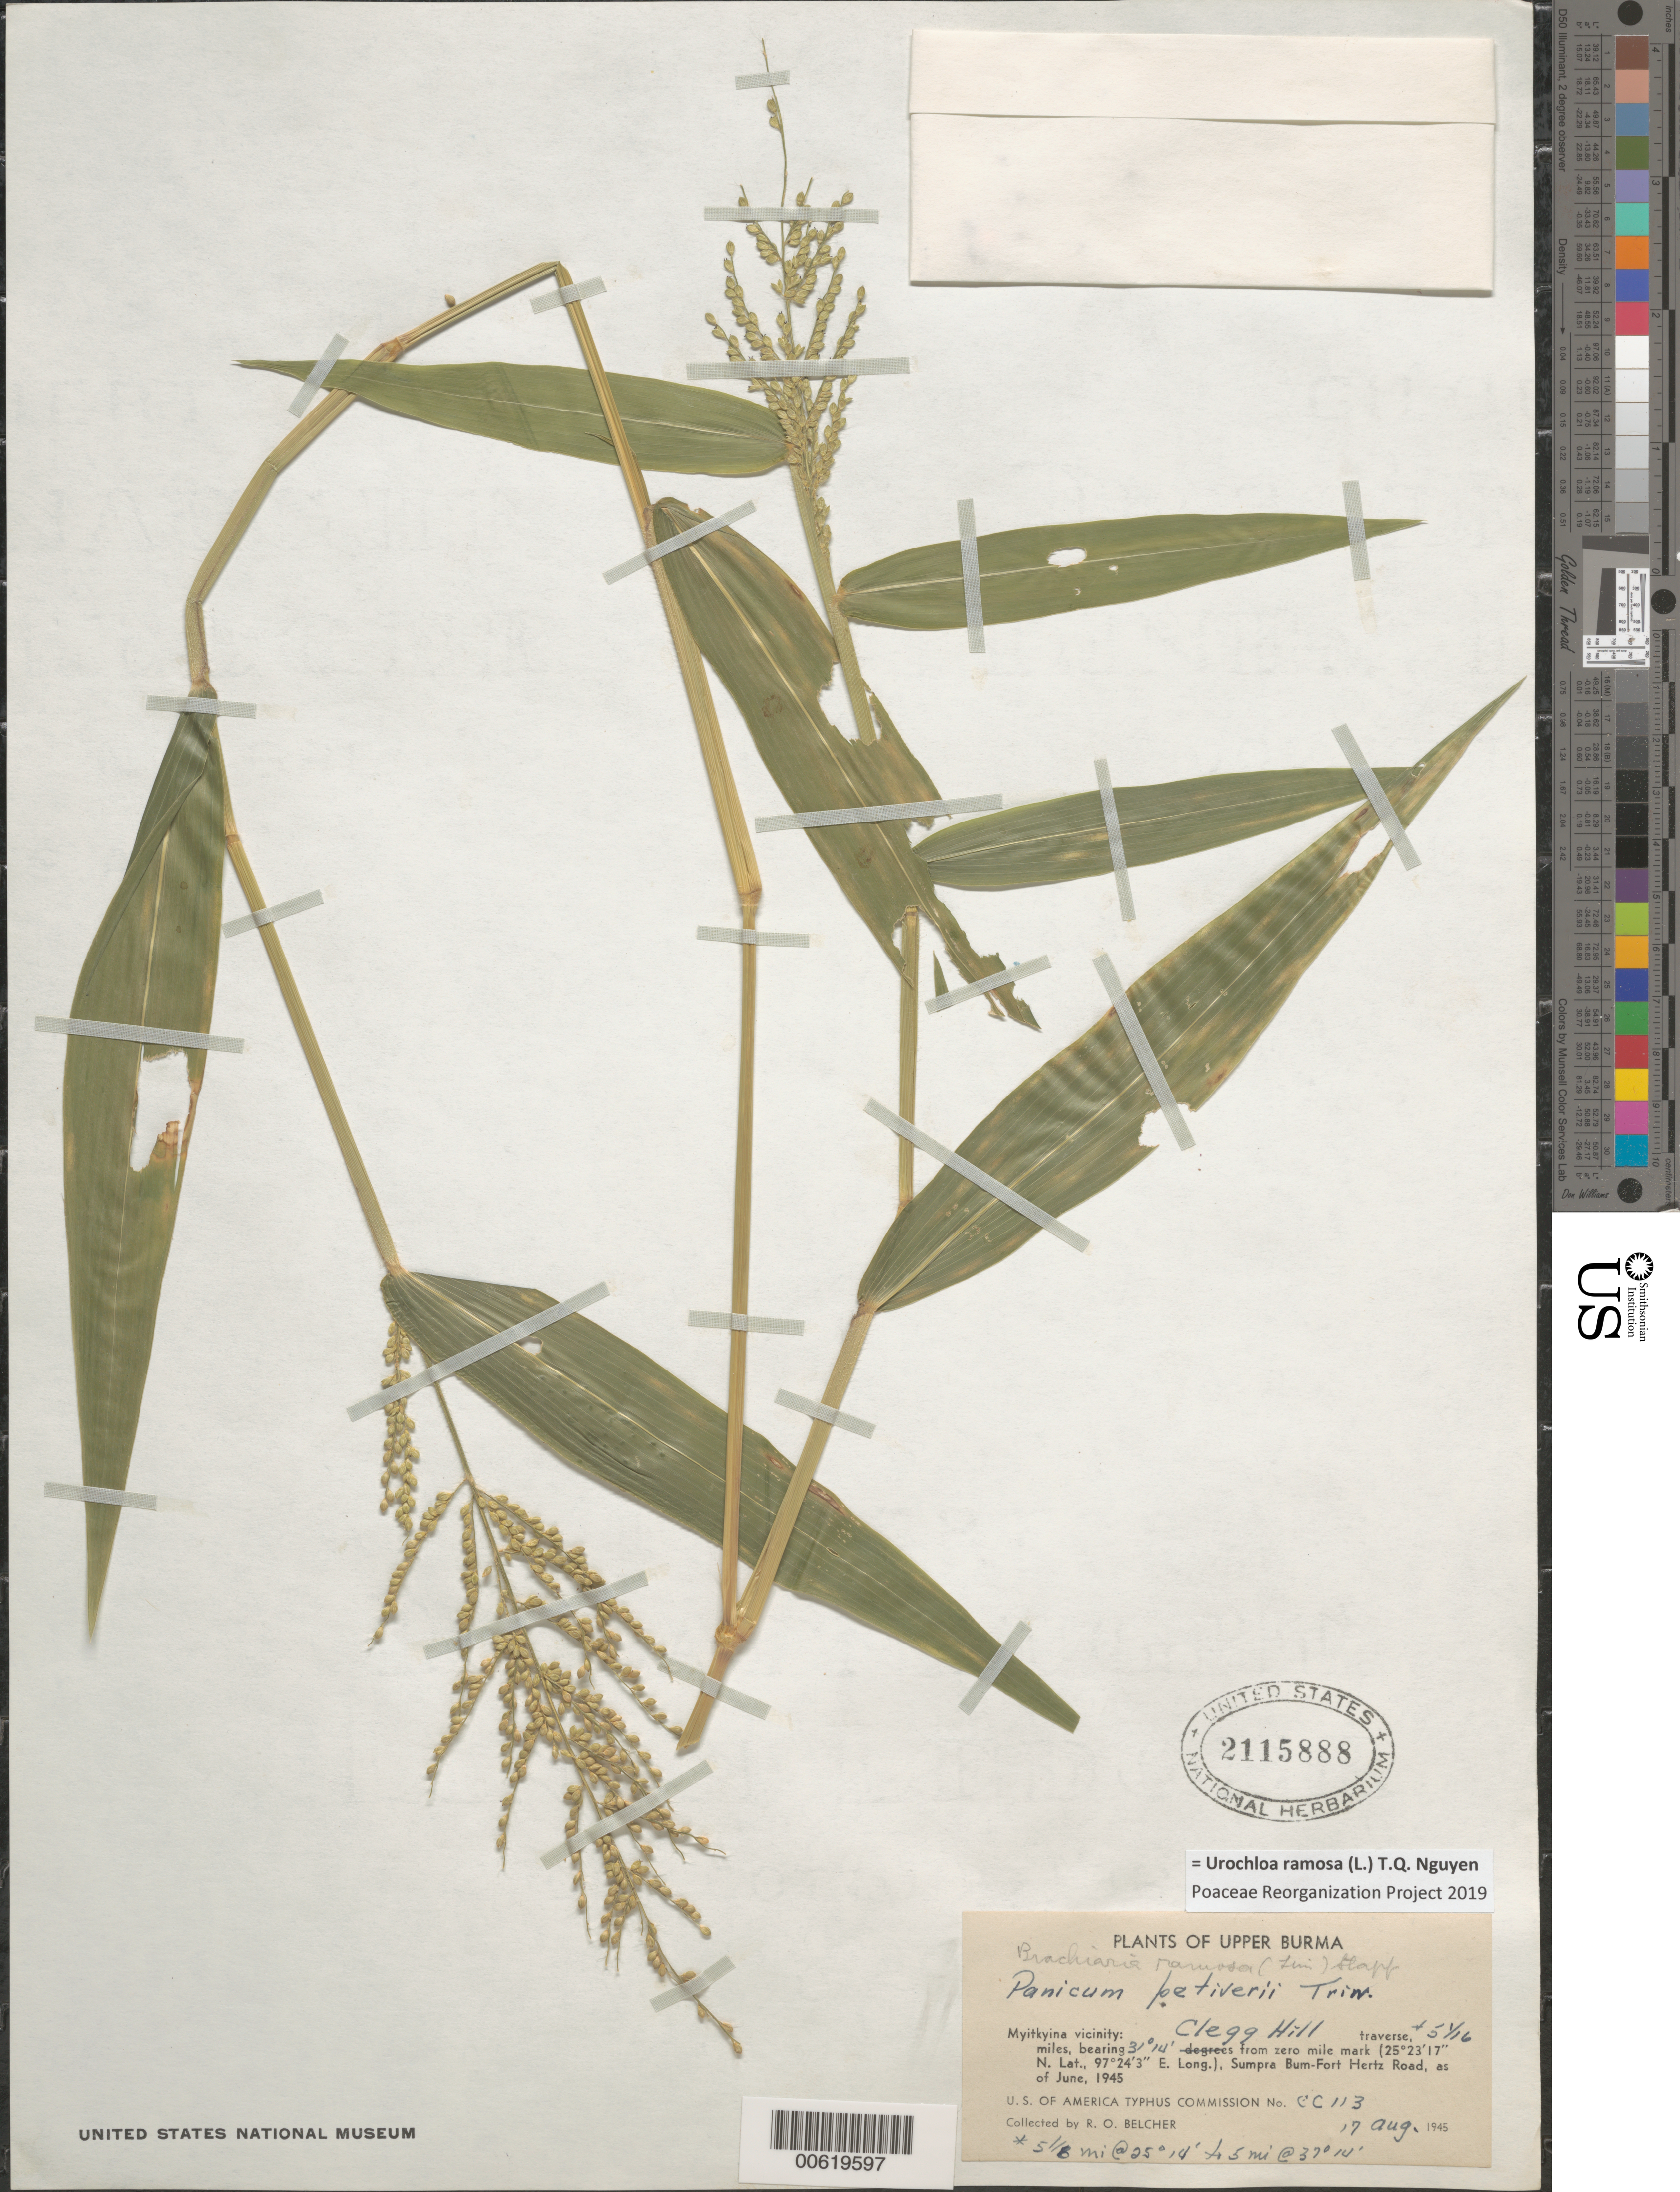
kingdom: Plantae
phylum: Tracheophyta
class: Liliopsida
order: Poales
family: Poaceae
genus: Brachiaria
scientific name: Brachiaria ramosa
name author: (L.) Stapf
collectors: R. Belcher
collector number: CC 113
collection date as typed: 17 Aug 1945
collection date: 1945-08-17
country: Myanmar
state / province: Kachin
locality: Myitkyina vicinity: Clegg hill traverse, 5 1/16 miles, Sumpra Bum-Fort Hertz road.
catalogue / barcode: US 2115888